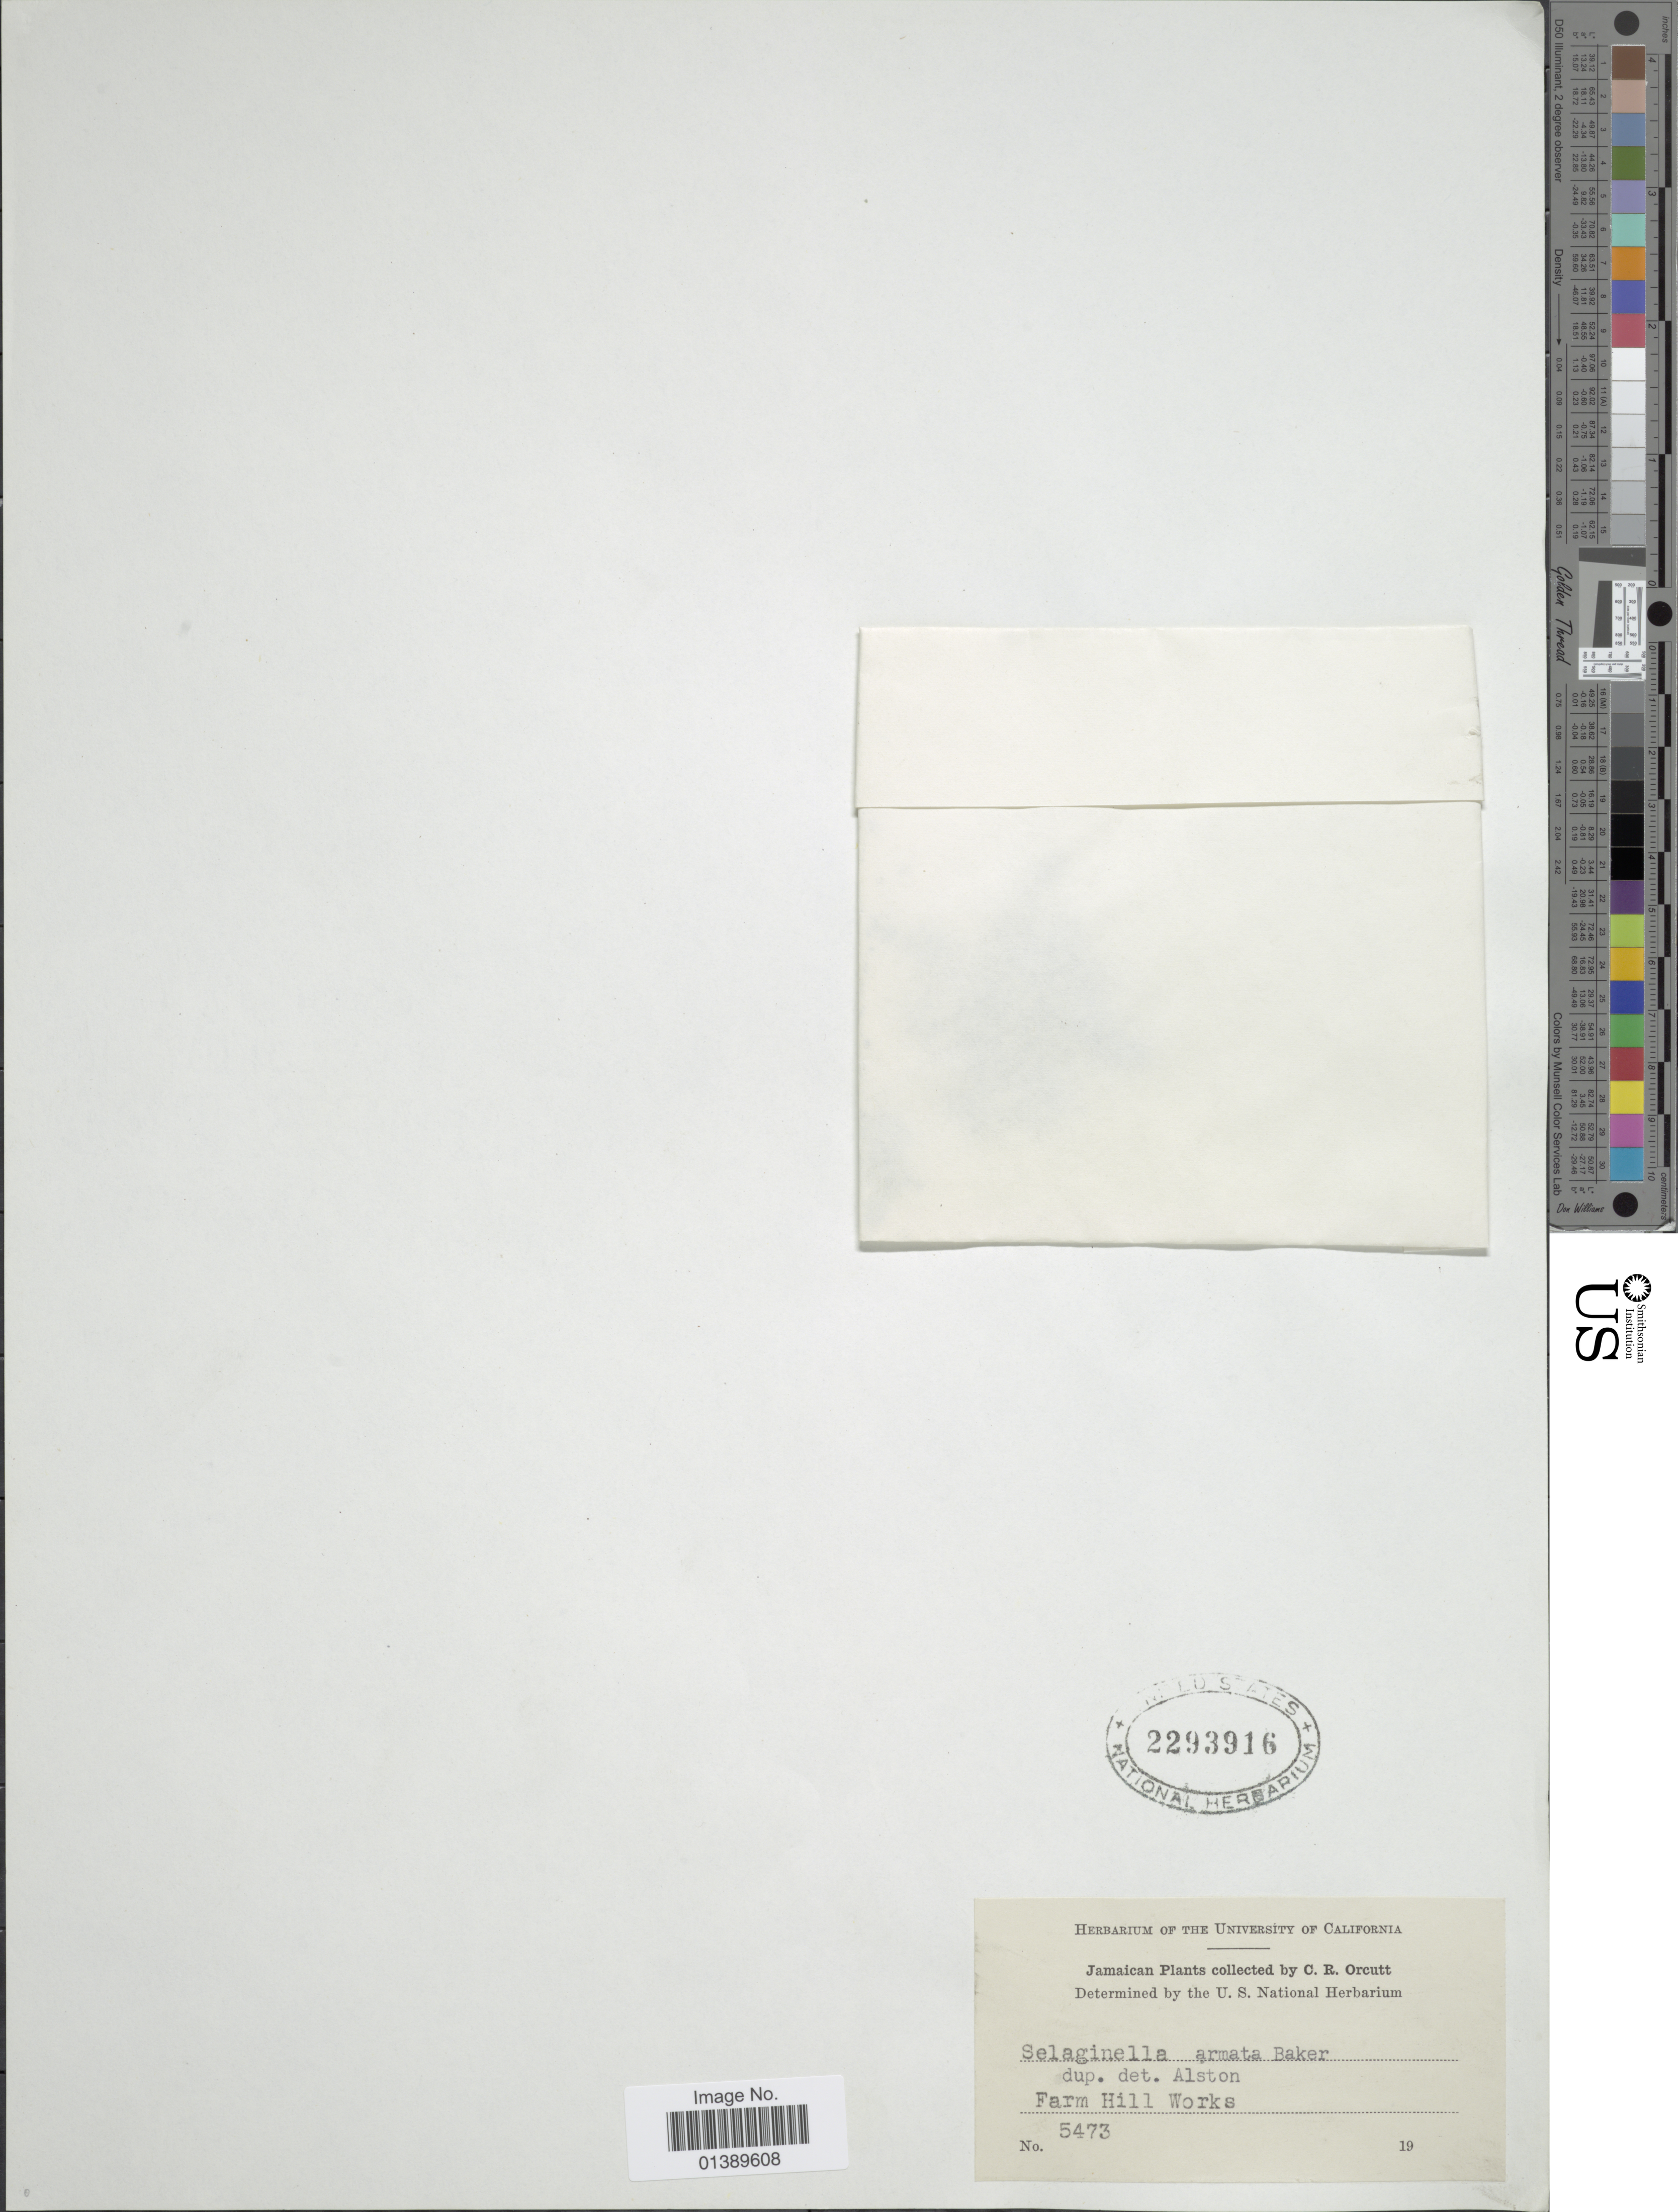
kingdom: Plantae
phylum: Tracheophyta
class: Lycopodiopsida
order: Selaginellales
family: Selaginellaceae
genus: Selaginella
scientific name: Selaginella armata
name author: Baker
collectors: C. R. Orcutt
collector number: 5473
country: Jamaica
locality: Farm Hill Works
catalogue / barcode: US 2293916